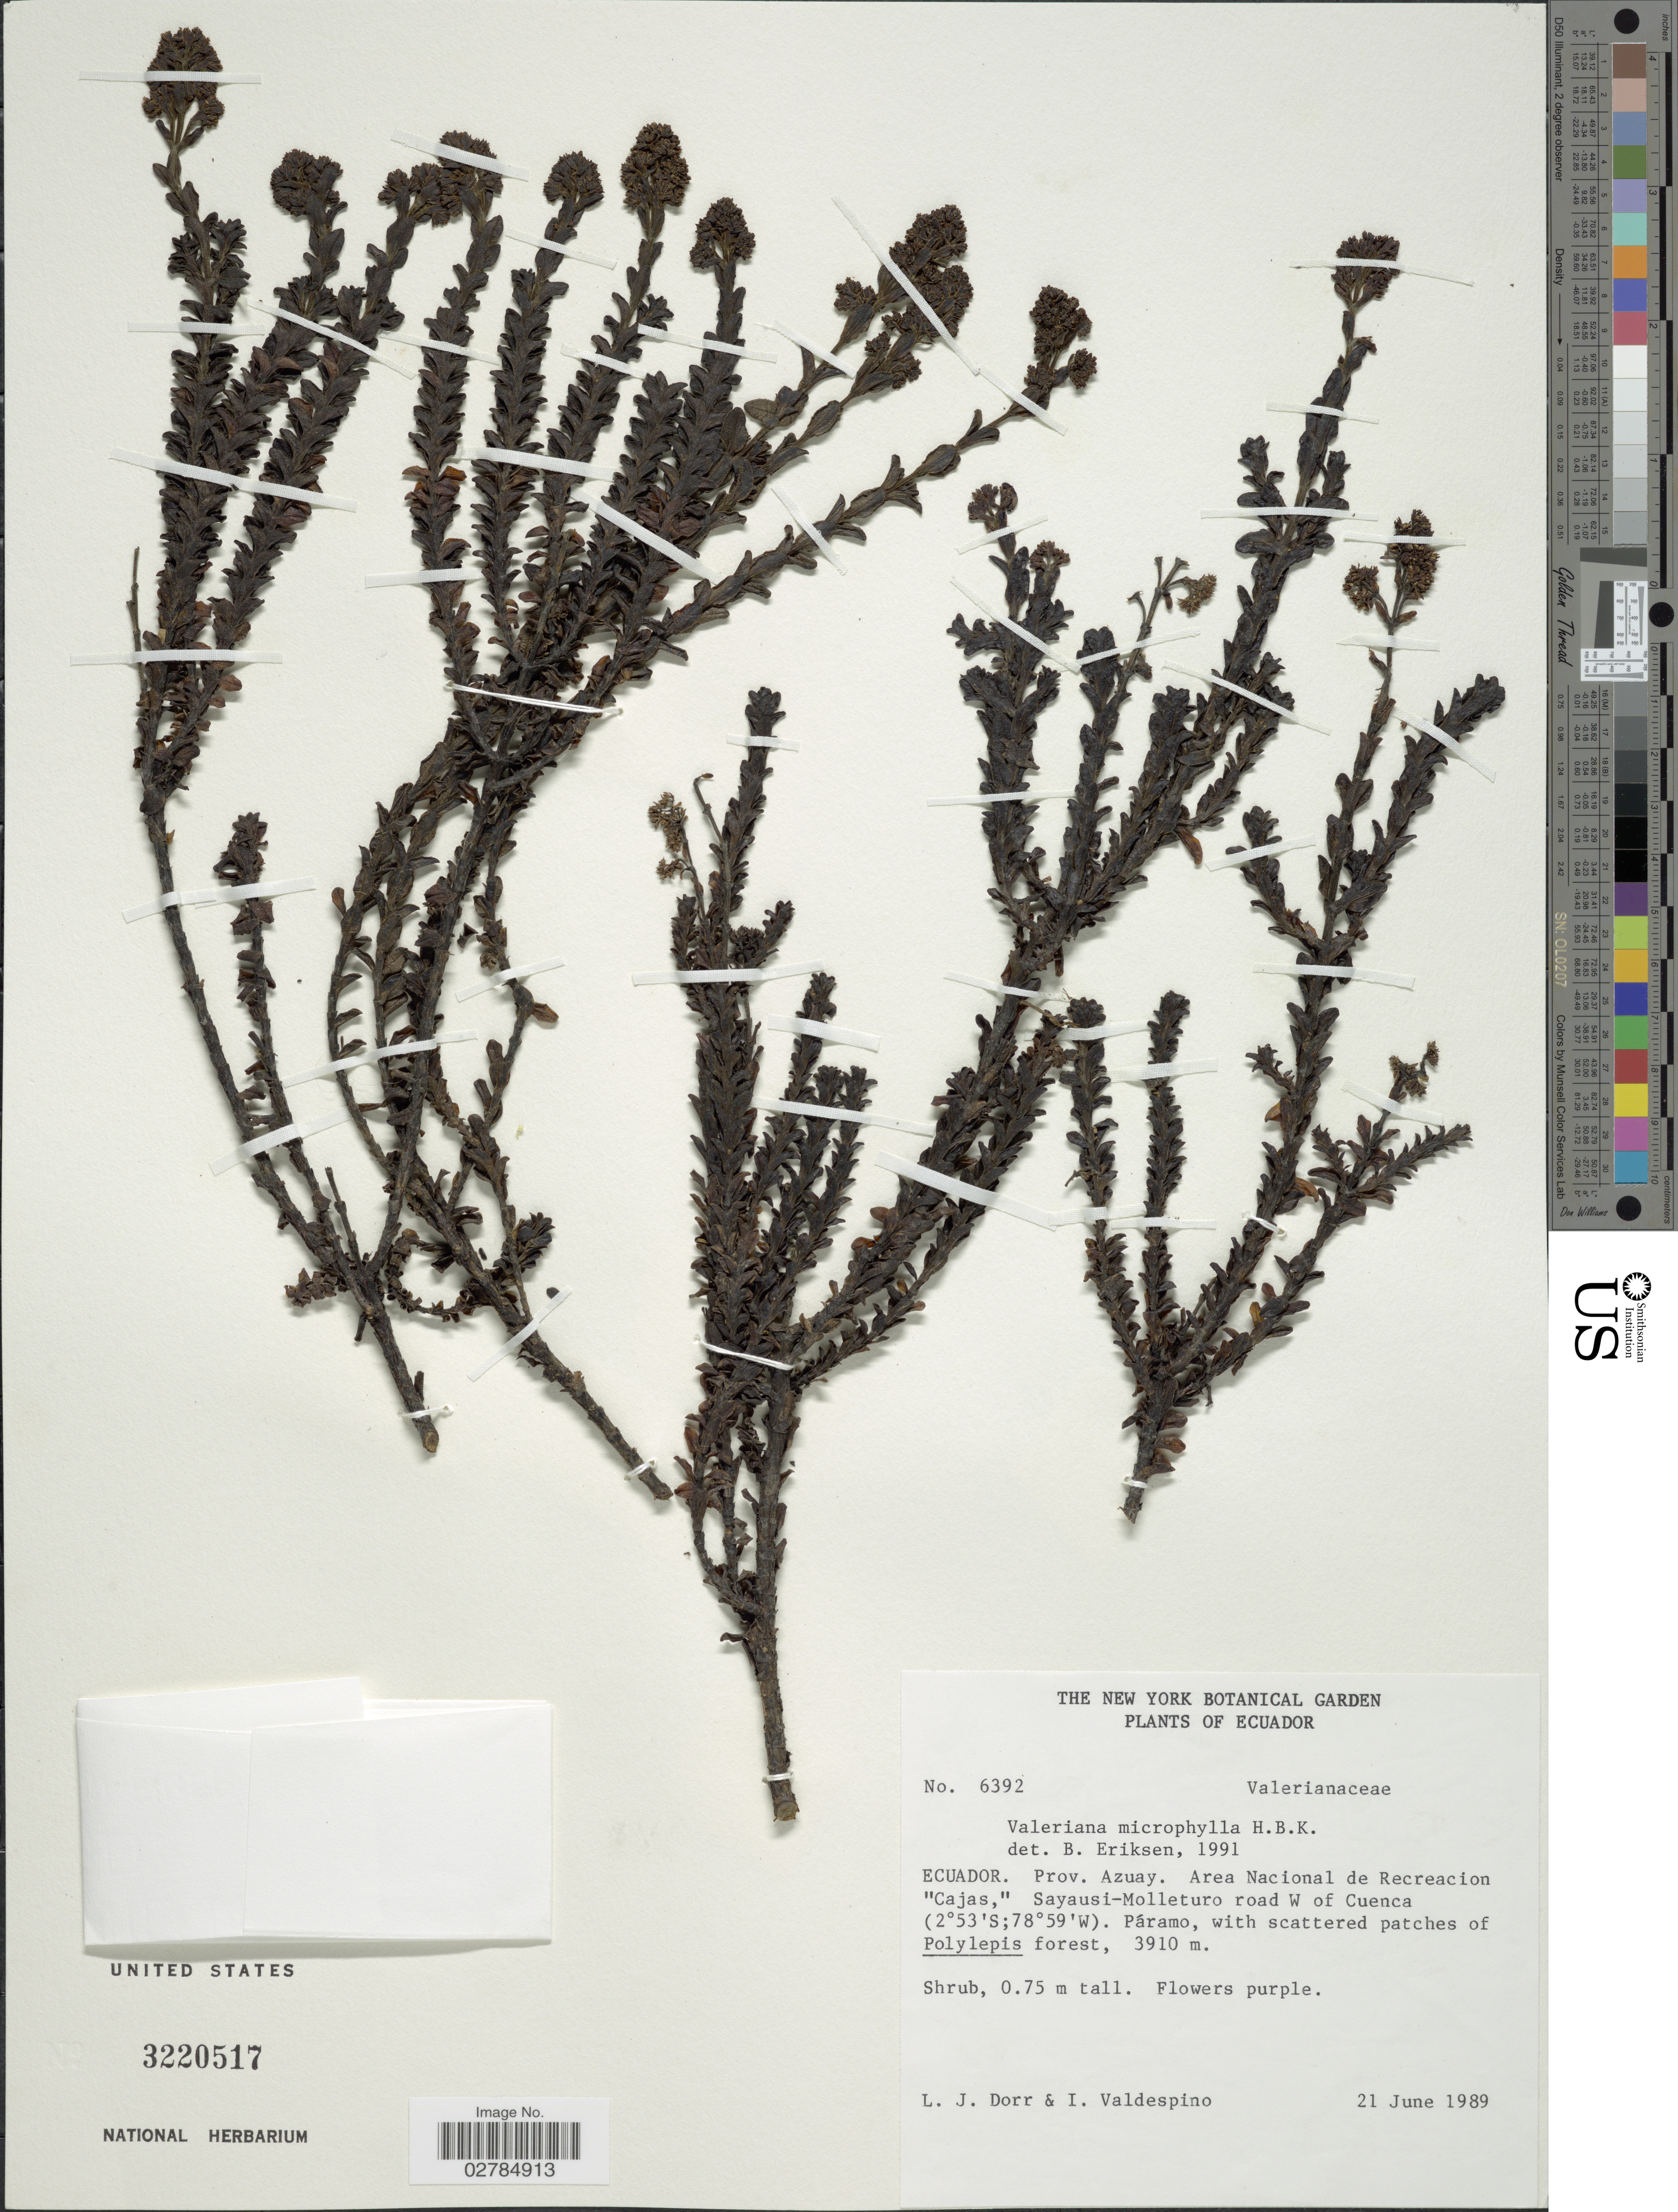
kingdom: Plantae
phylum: Tracheophyta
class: Magnoliopsida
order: Dipsacales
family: Caprifoliaceae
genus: Valeriana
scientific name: Valeriana microphylla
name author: Kunth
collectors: L. J. Dorr & I. A. Valdespino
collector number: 6392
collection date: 1989-06-21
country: Ecuador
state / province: Azuay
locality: Area Nacional de Recreacion "Cajas," Sayausi-Molleturo road W of Cuenca.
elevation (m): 3910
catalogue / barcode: US 3220517